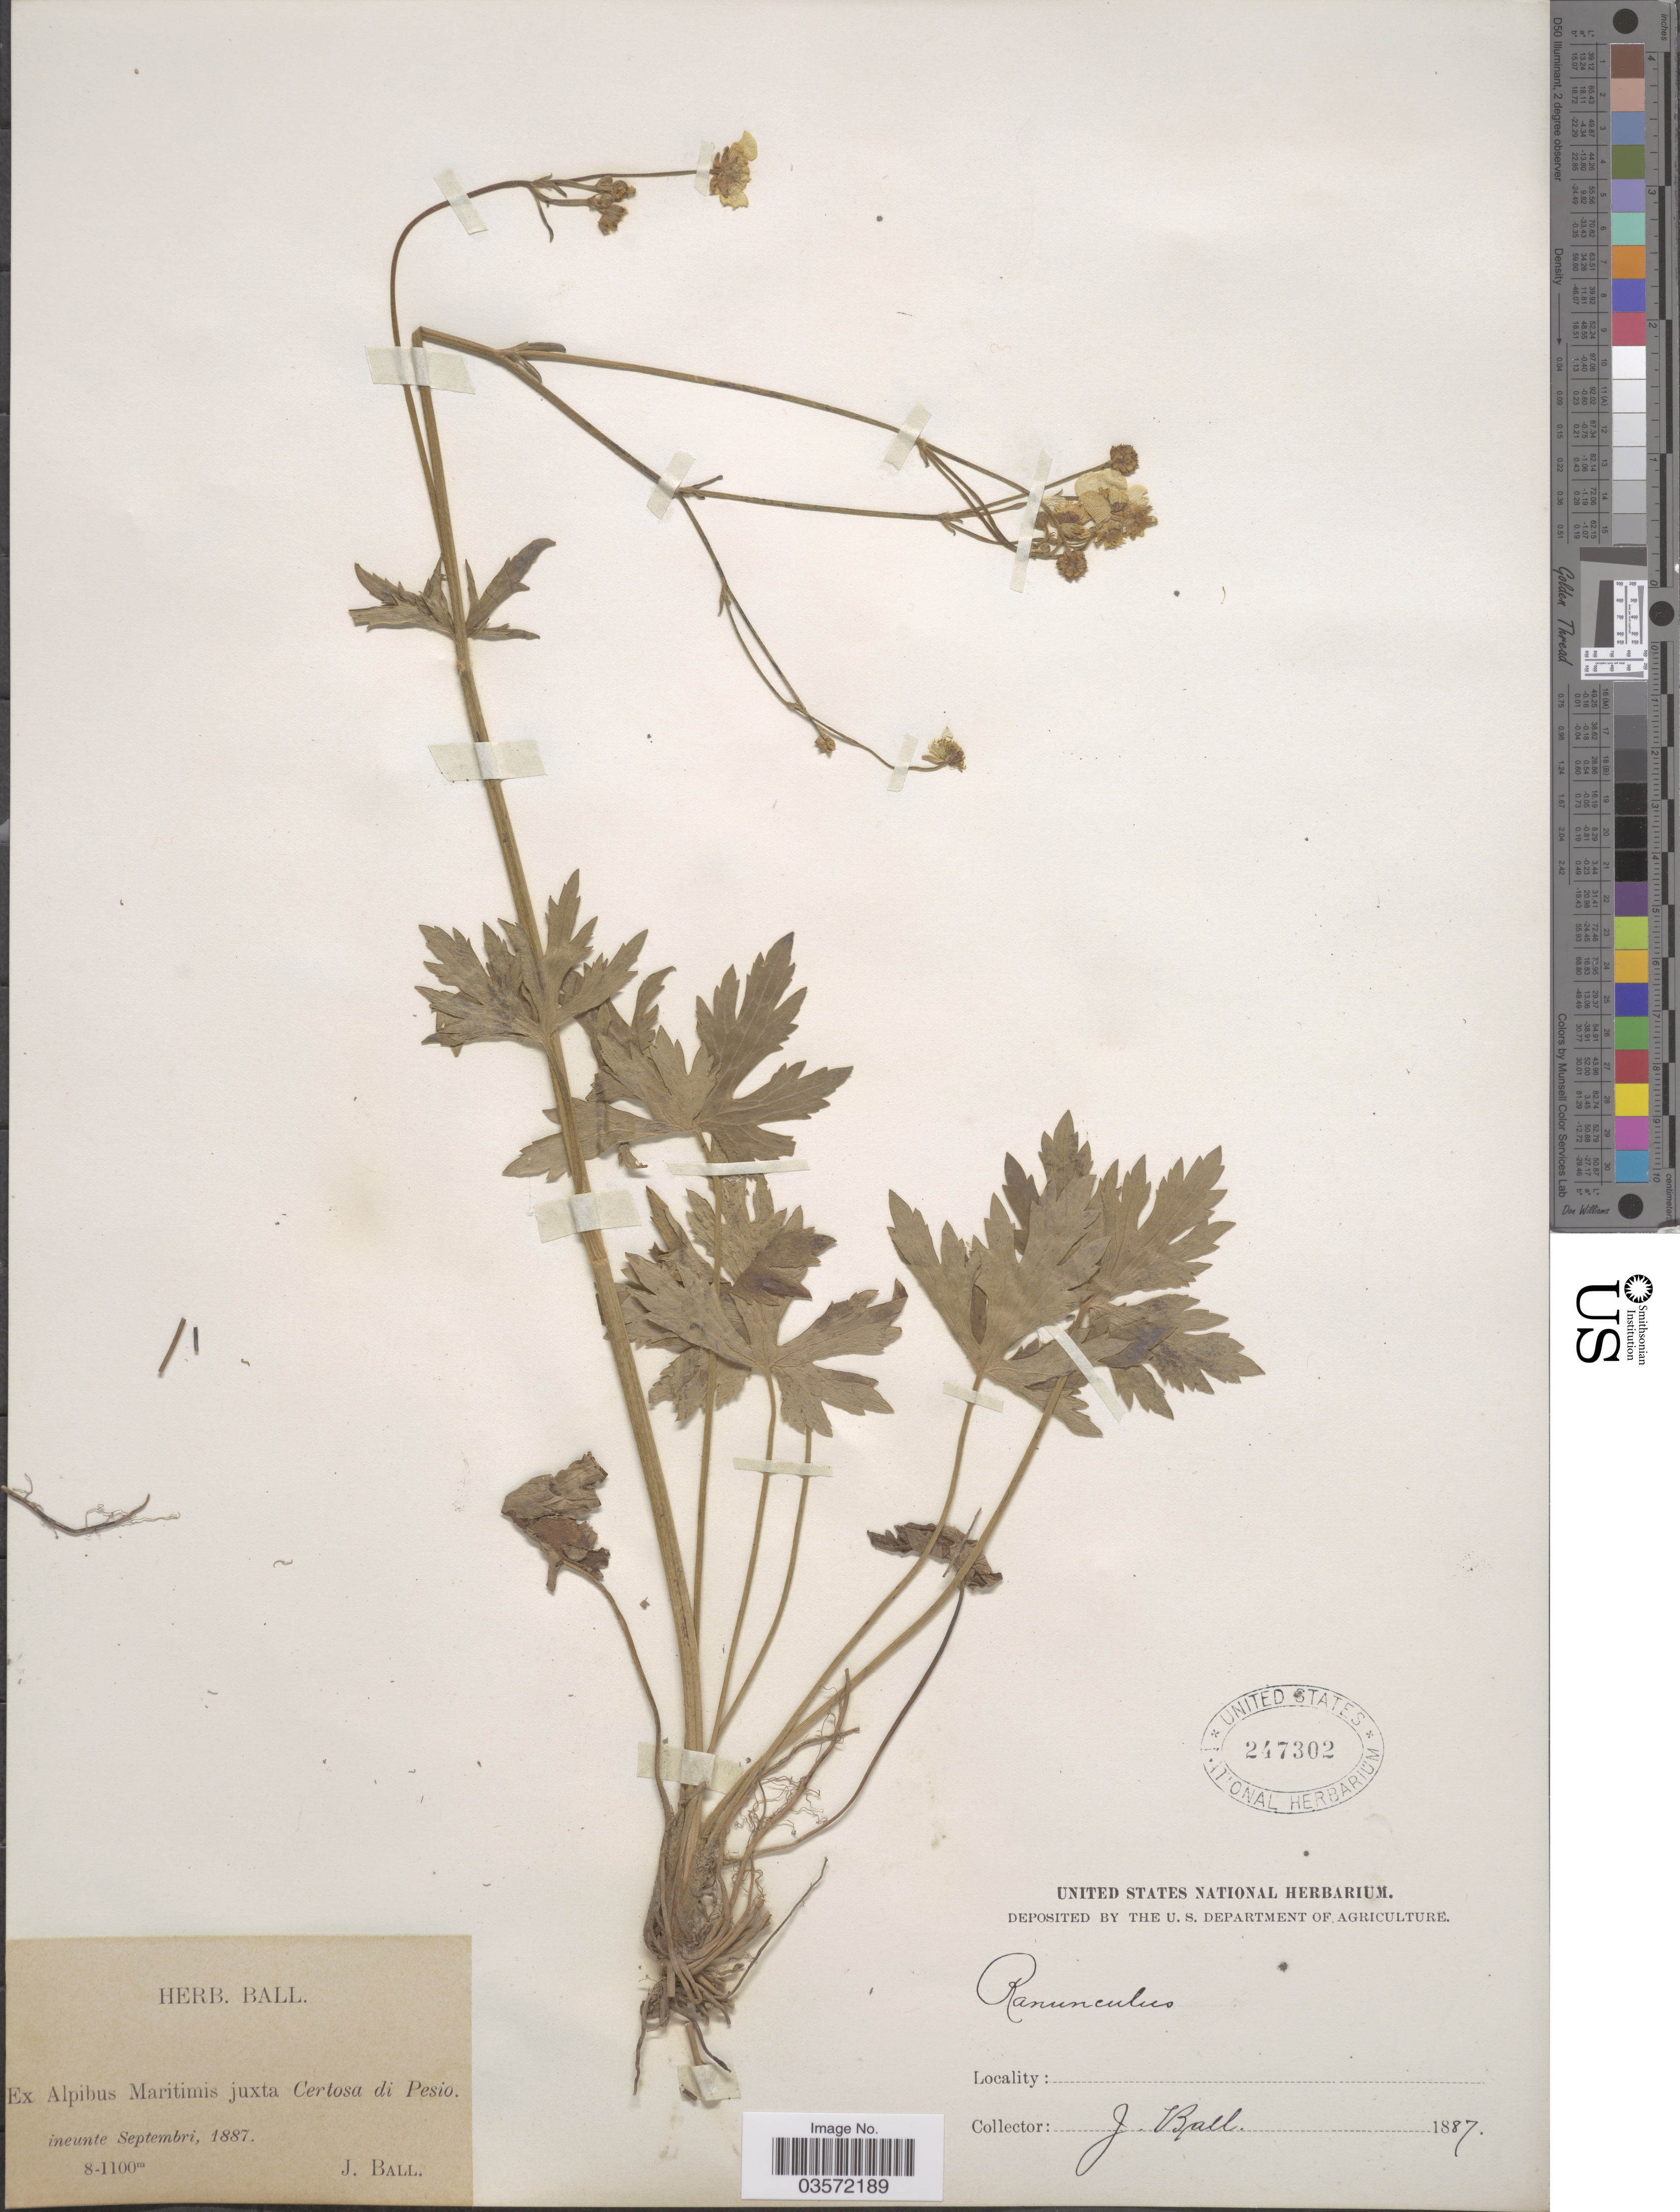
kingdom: Plantae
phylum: Tracheophyta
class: Magnoliopsida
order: Ranunculales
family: Ranunculaceae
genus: Ranunculus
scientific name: Ranunculus sp.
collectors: J. Ball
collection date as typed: ineunte Septembri, 1887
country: Italy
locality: Ex Alpibus Maritimis juxta Certosa di Pesio.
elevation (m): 800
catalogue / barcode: US 247302